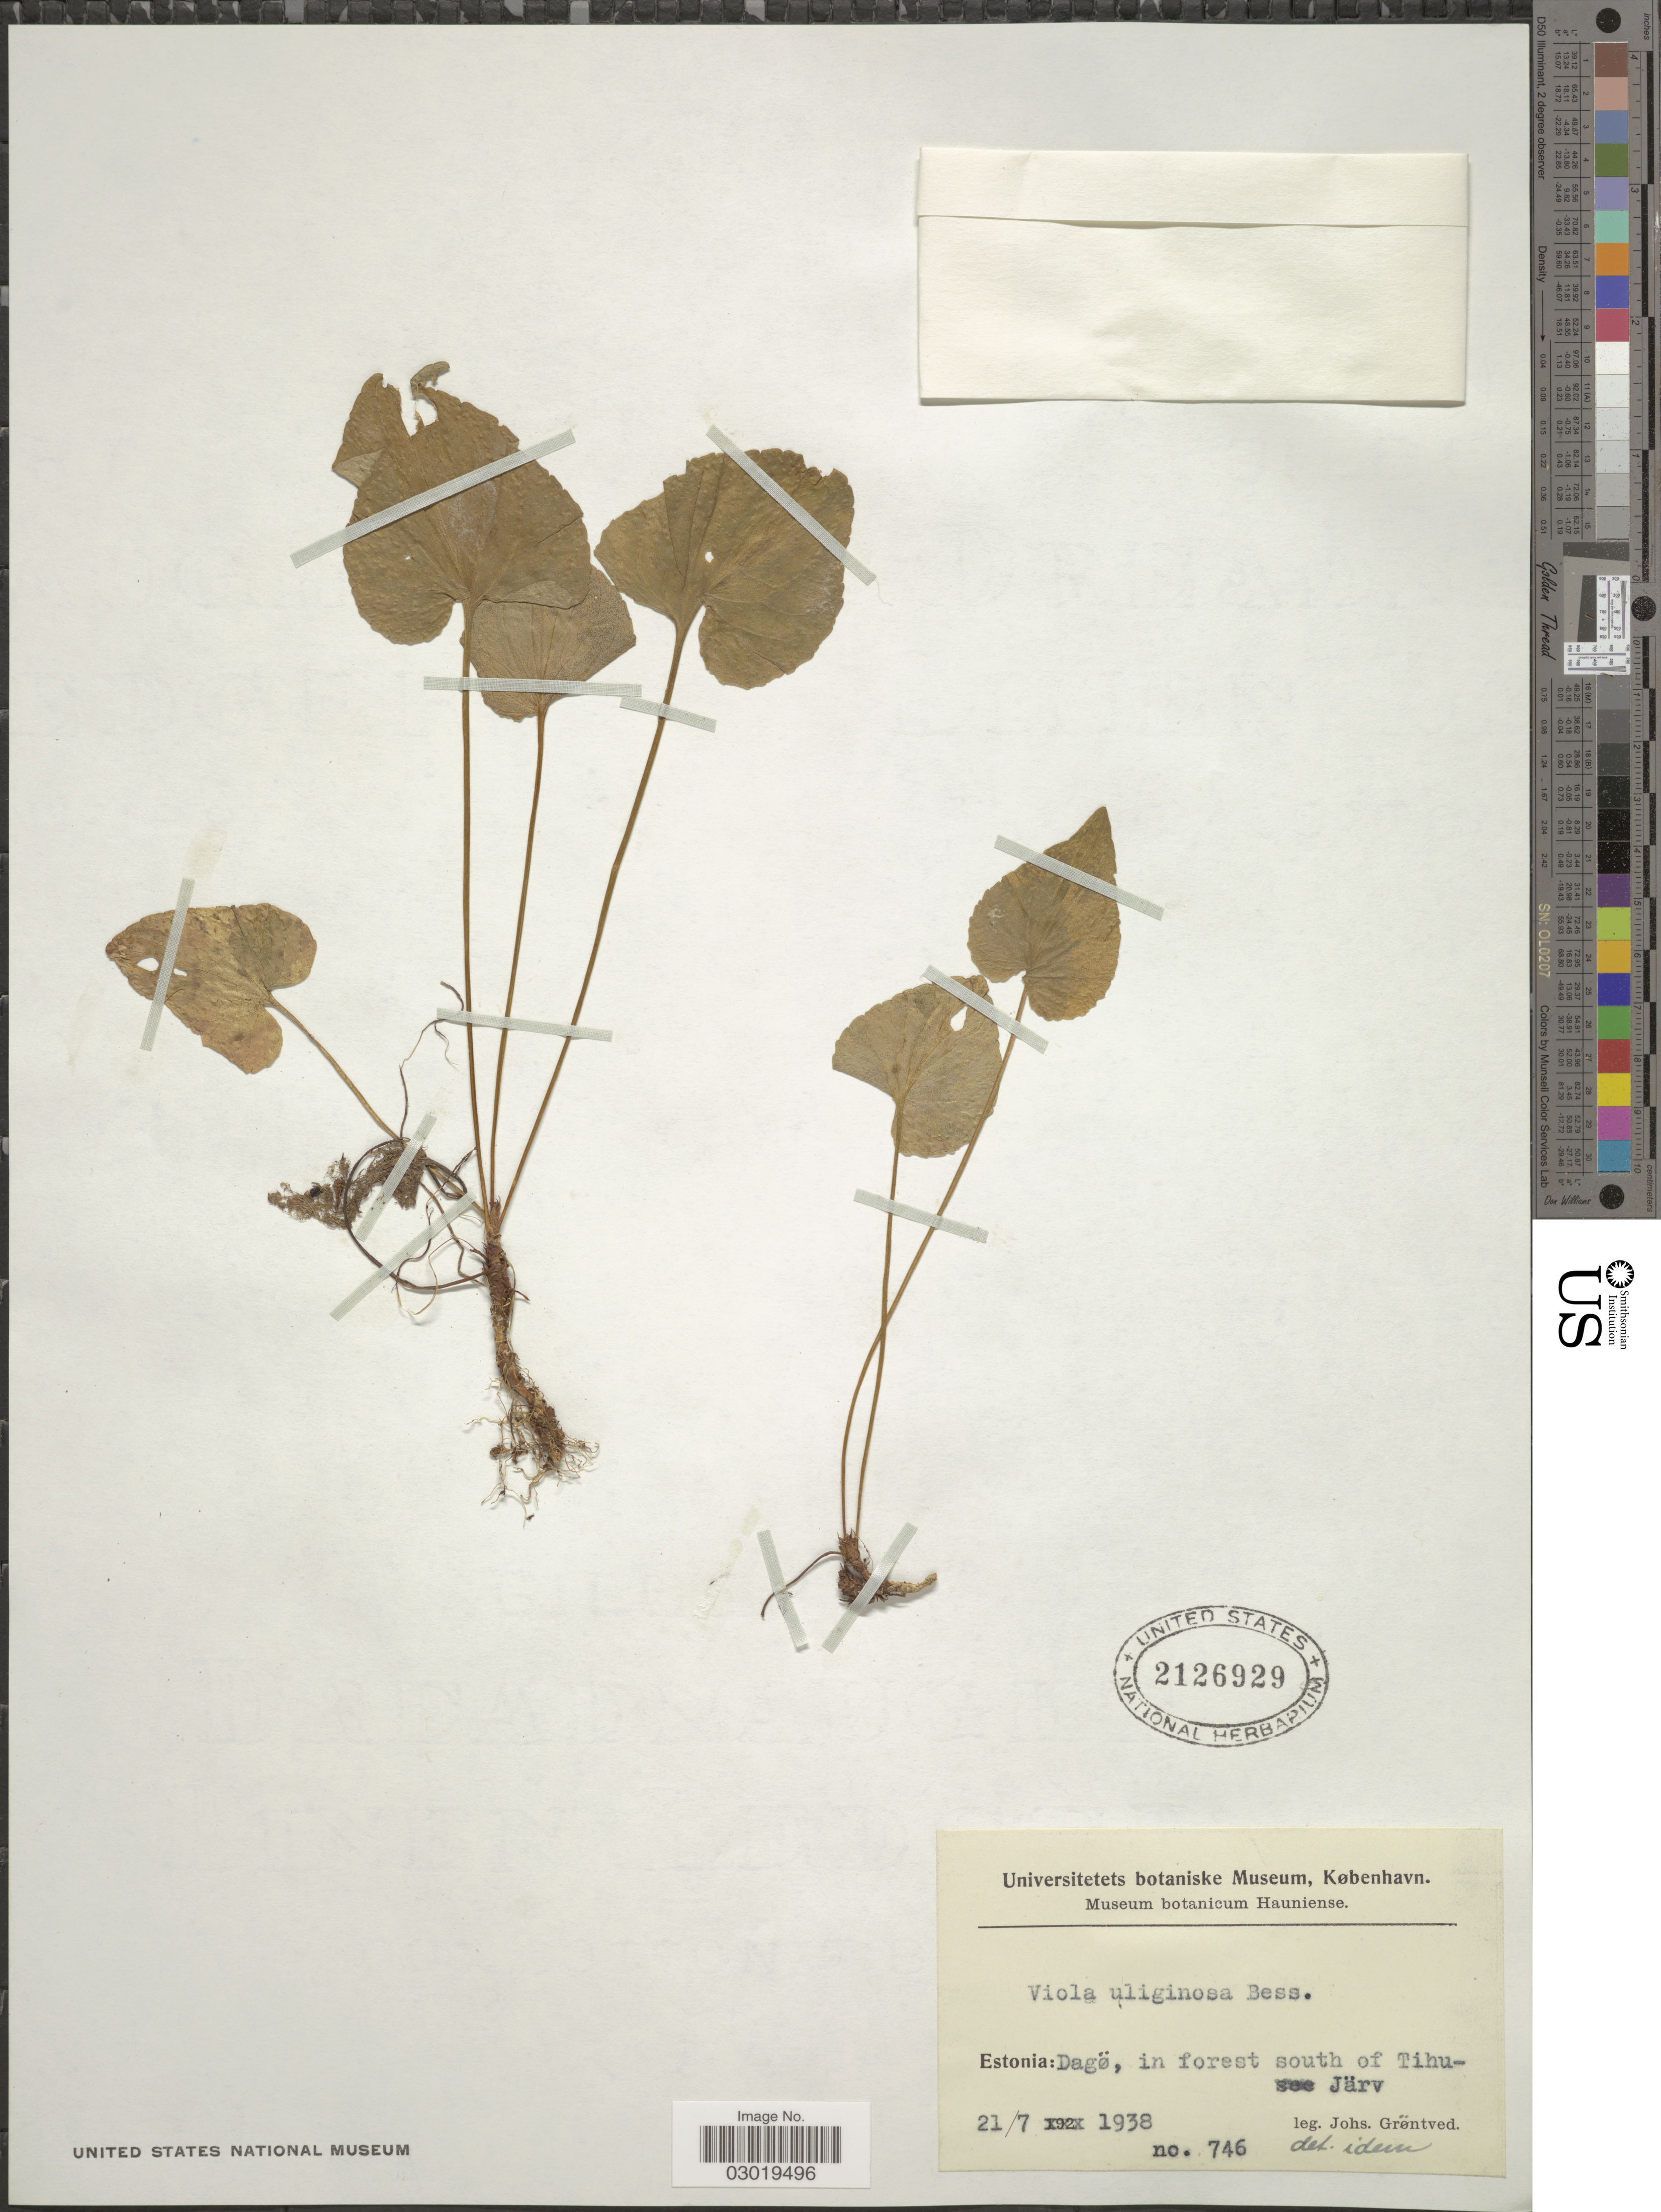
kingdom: Plantae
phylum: Tracheophyta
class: Magnoliopsida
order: Malpighiales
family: Violaceae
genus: Viola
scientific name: Viola uliginosa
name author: Besser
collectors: J. Gröntved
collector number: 746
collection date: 1938-07-21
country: Estonia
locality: Dagö, in forest south of Tihu-Järv.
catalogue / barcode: US 2126929